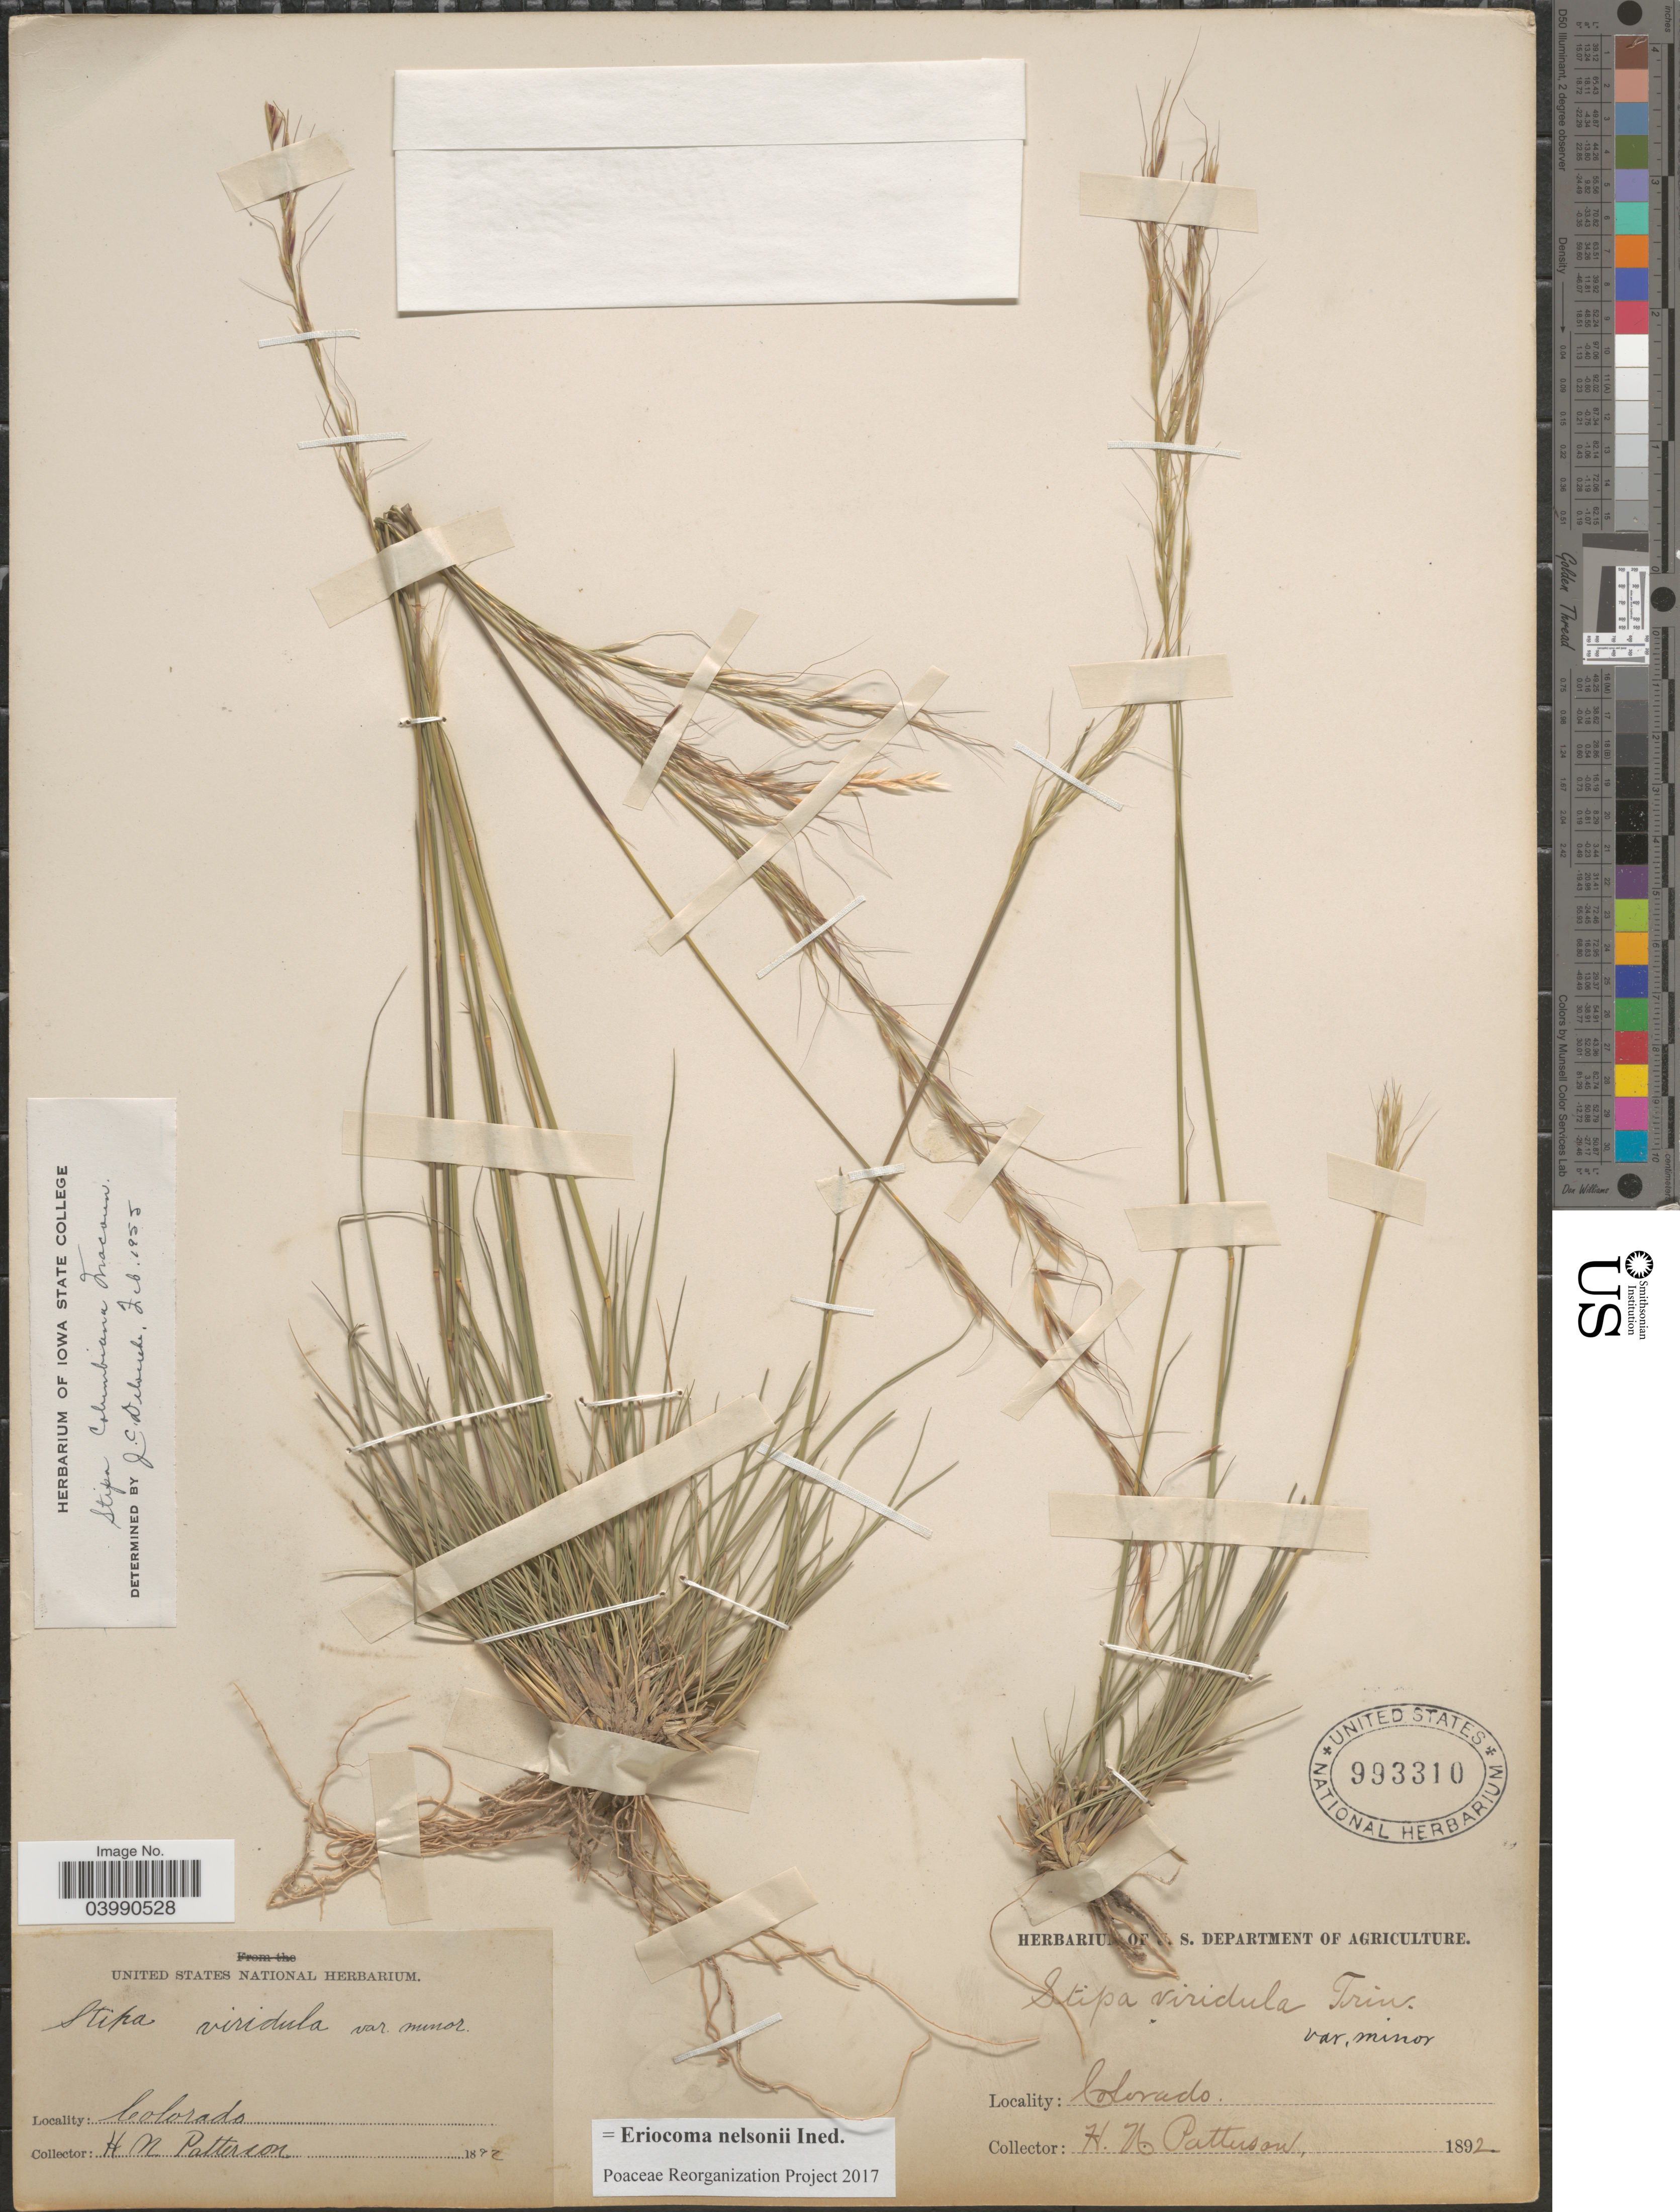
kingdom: Plantae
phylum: Tracheophyta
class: Liliopsida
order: Poales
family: Poaceae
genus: Eriocoma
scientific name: Eriocoma nelsonii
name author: (Scribn.) Romasch.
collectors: H. N. Patterson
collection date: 1892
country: United States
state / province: Colorado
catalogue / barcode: US 993310